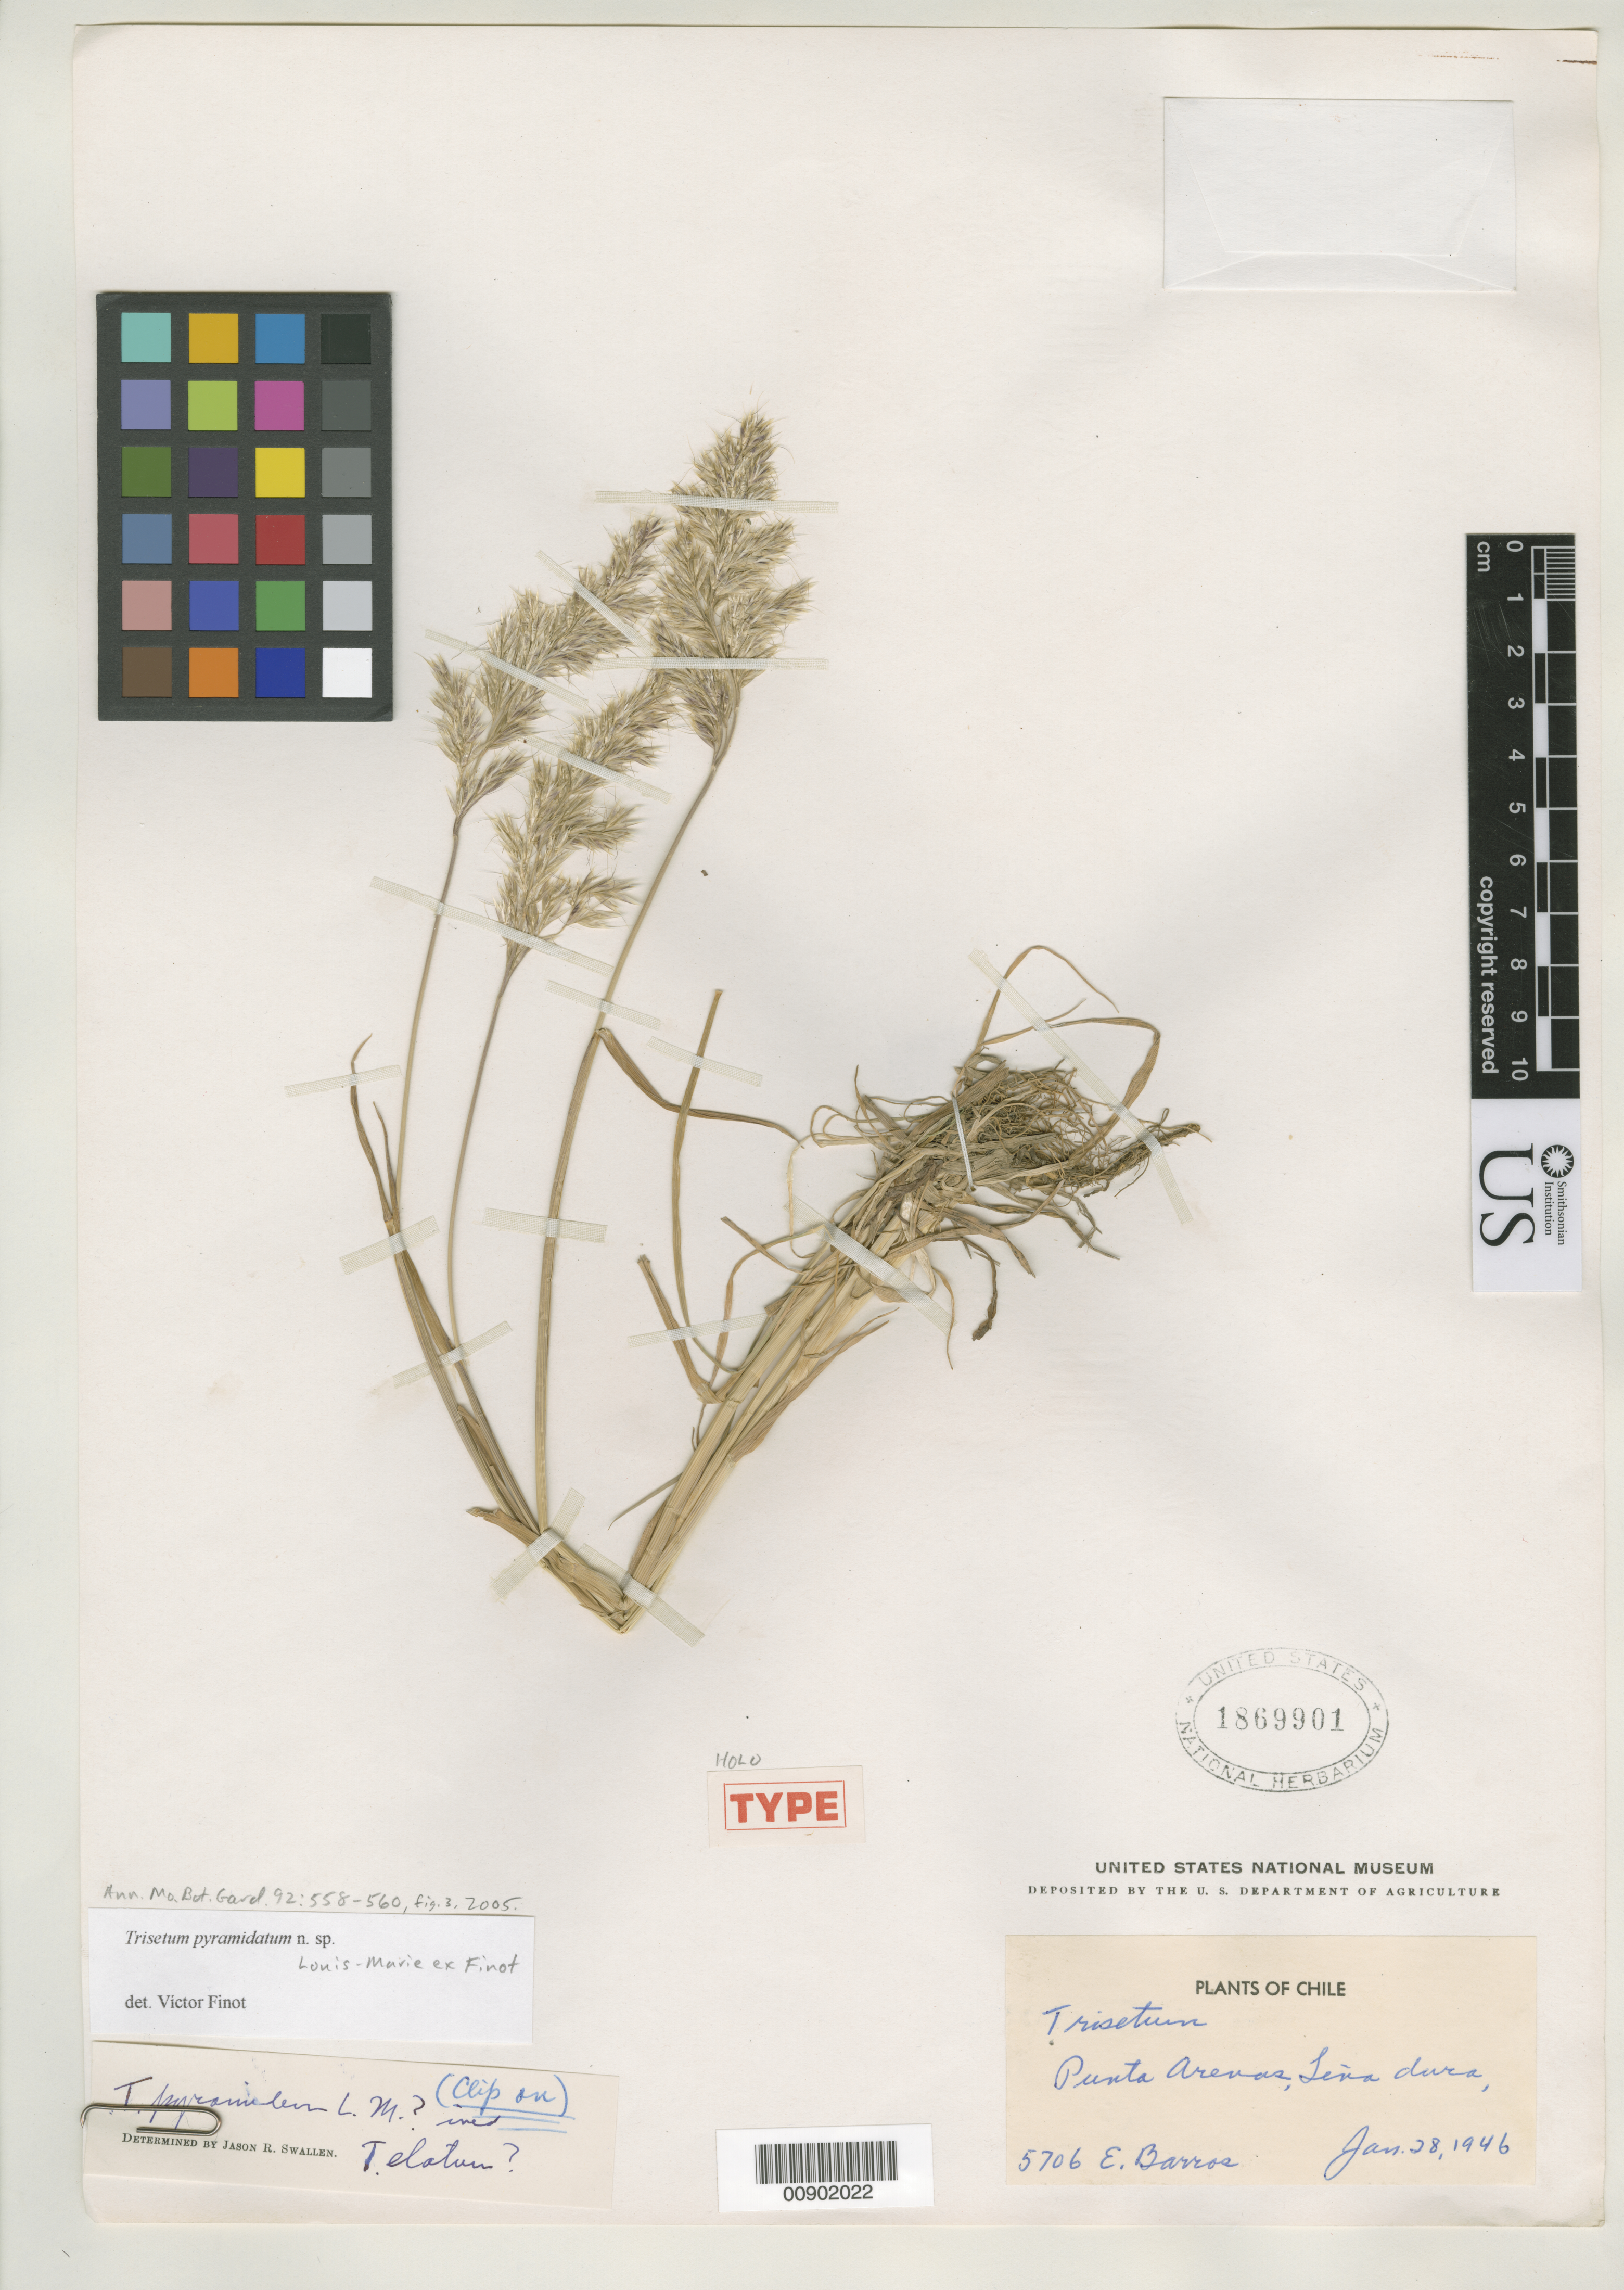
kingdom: Plantae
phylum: Tracheophyta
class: Liliopsida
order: Poales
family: Poaceae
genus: Trisetum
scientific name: Trisetum pyramidatum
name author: Louis-Marie ex Finot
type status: Holotype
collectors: E. Barros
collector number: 5706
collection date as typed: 28 Jan 1946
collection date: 1946-01-28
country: Chile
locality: Punta Arenas, Leña dura.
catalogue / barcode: US 1869901